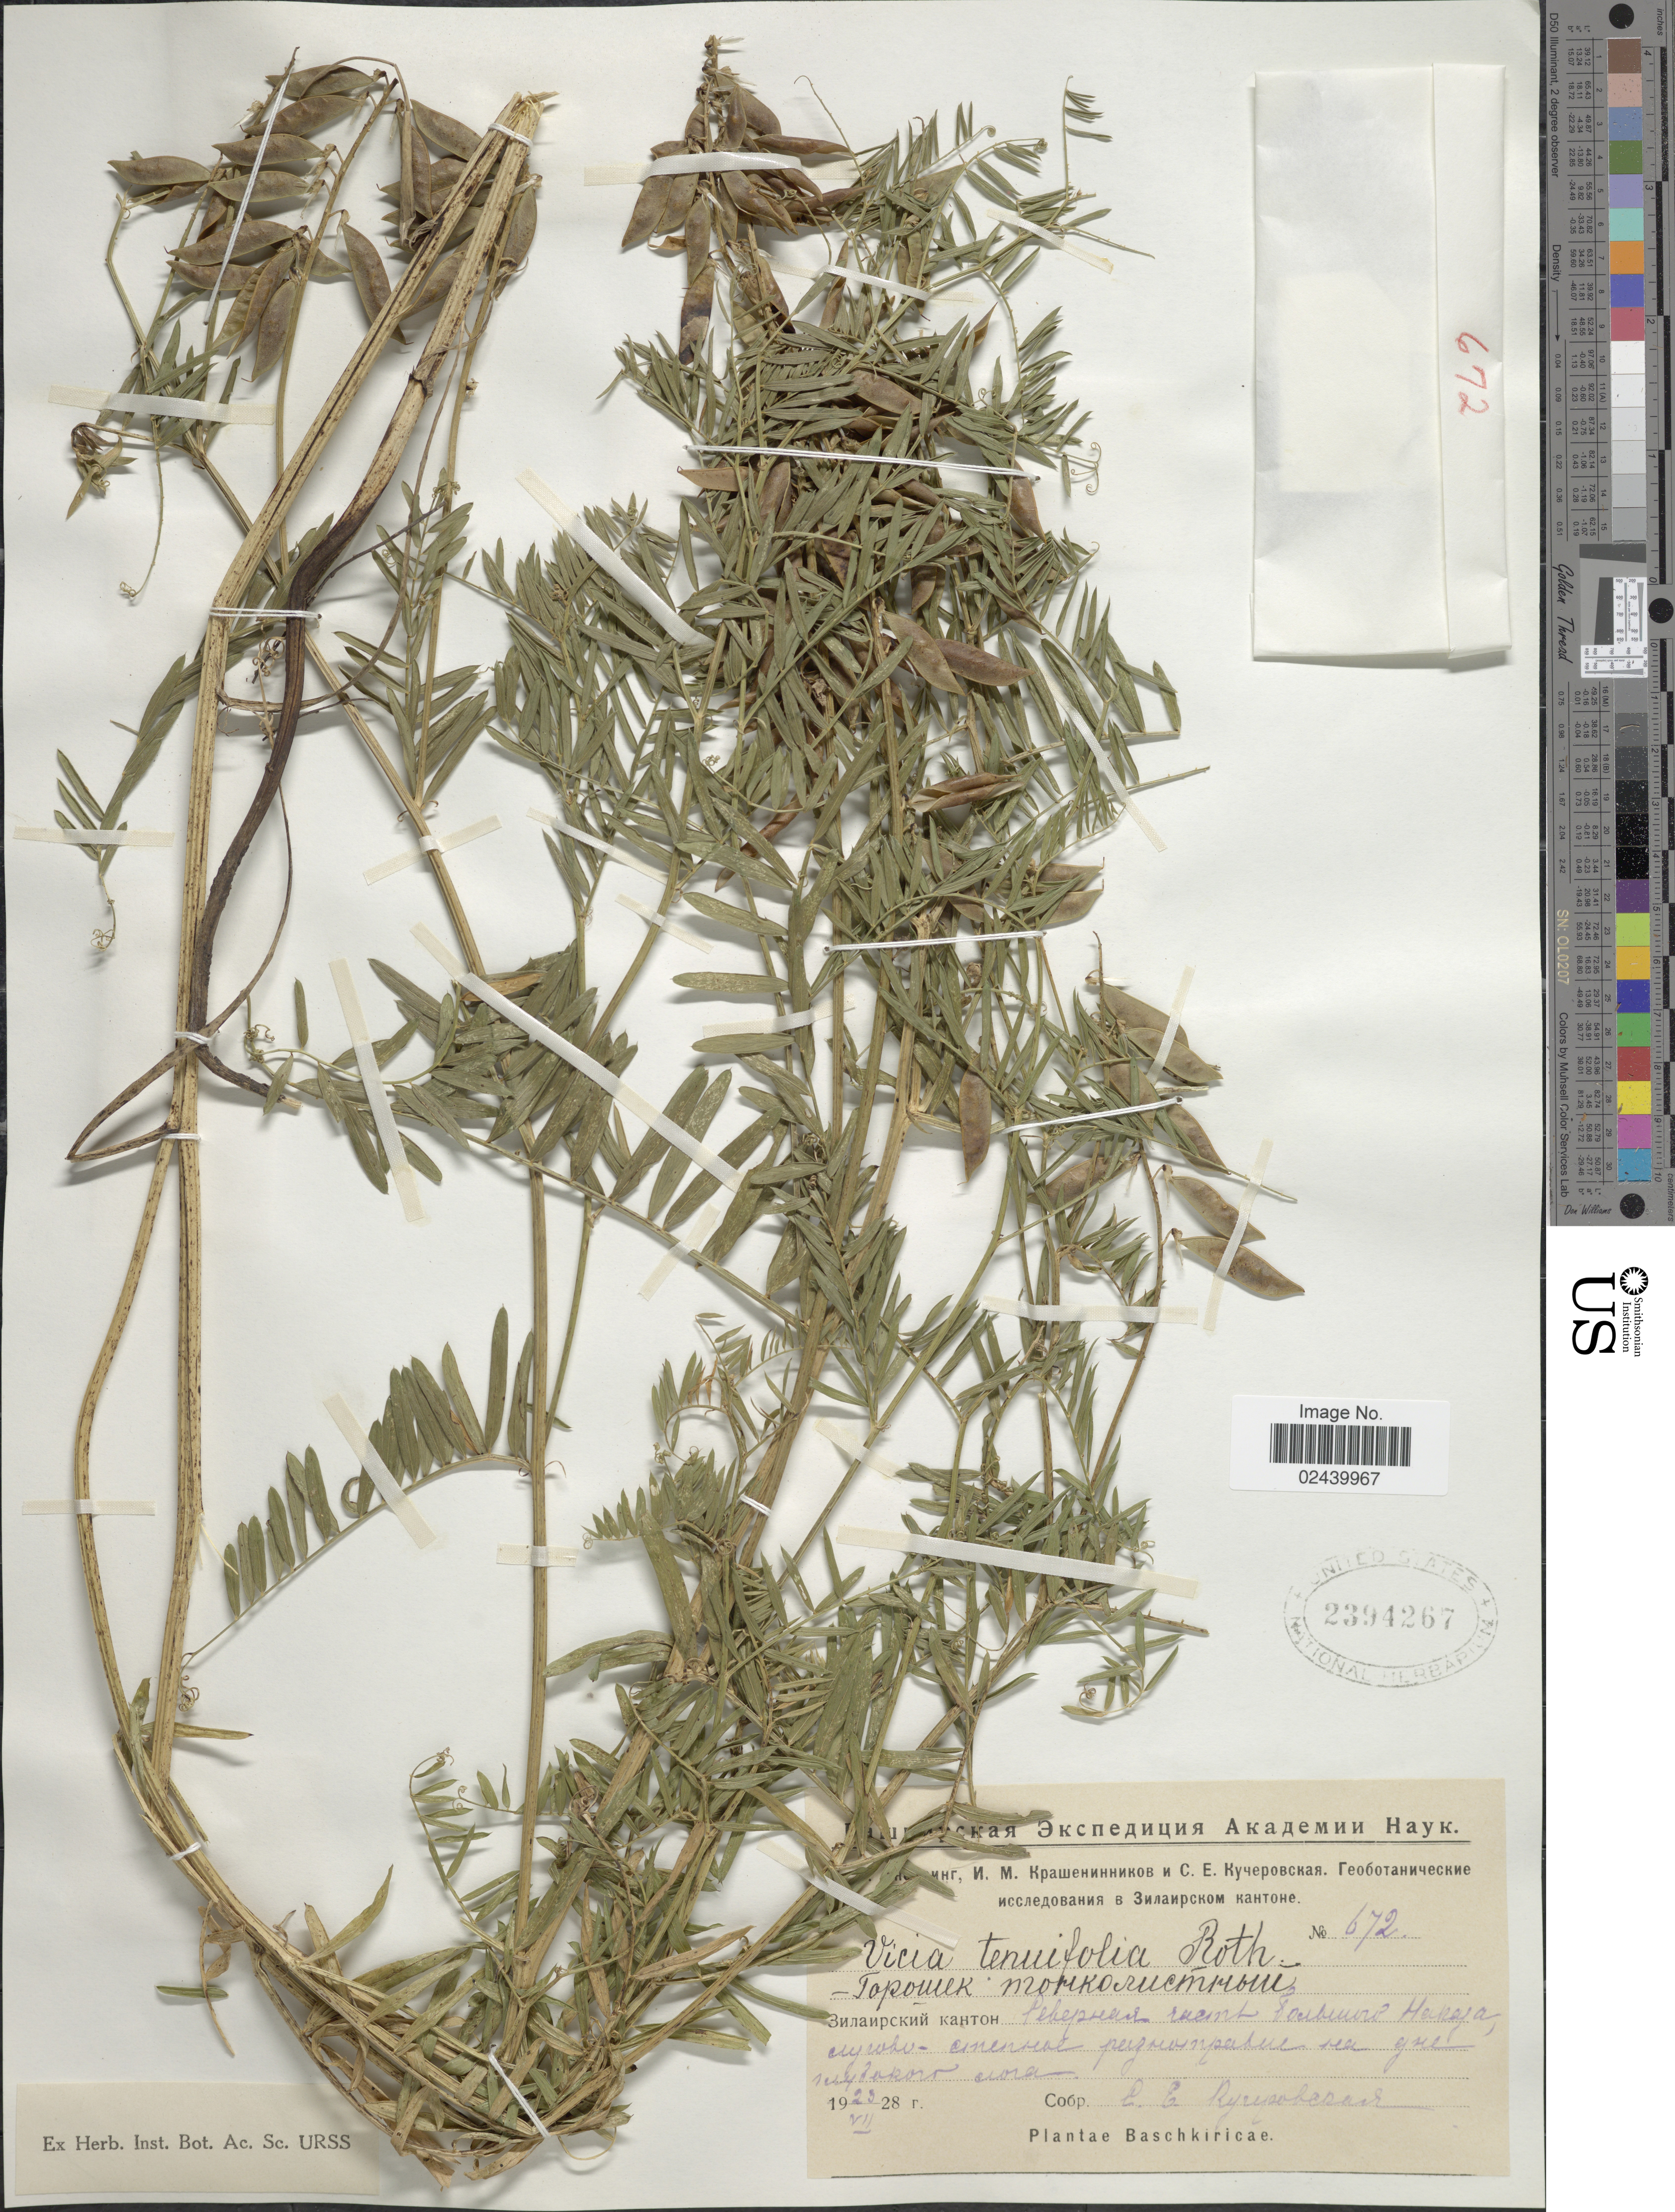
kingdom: Plantae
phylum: Tracheophyta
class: Magnoliopsida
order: Fabales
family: Fabaceae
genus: Vicia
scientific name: Vicia tenuifolia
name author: Ten.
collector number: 672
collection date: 1928-07-23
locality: X. Baschkiricae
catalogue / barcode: US 2394267